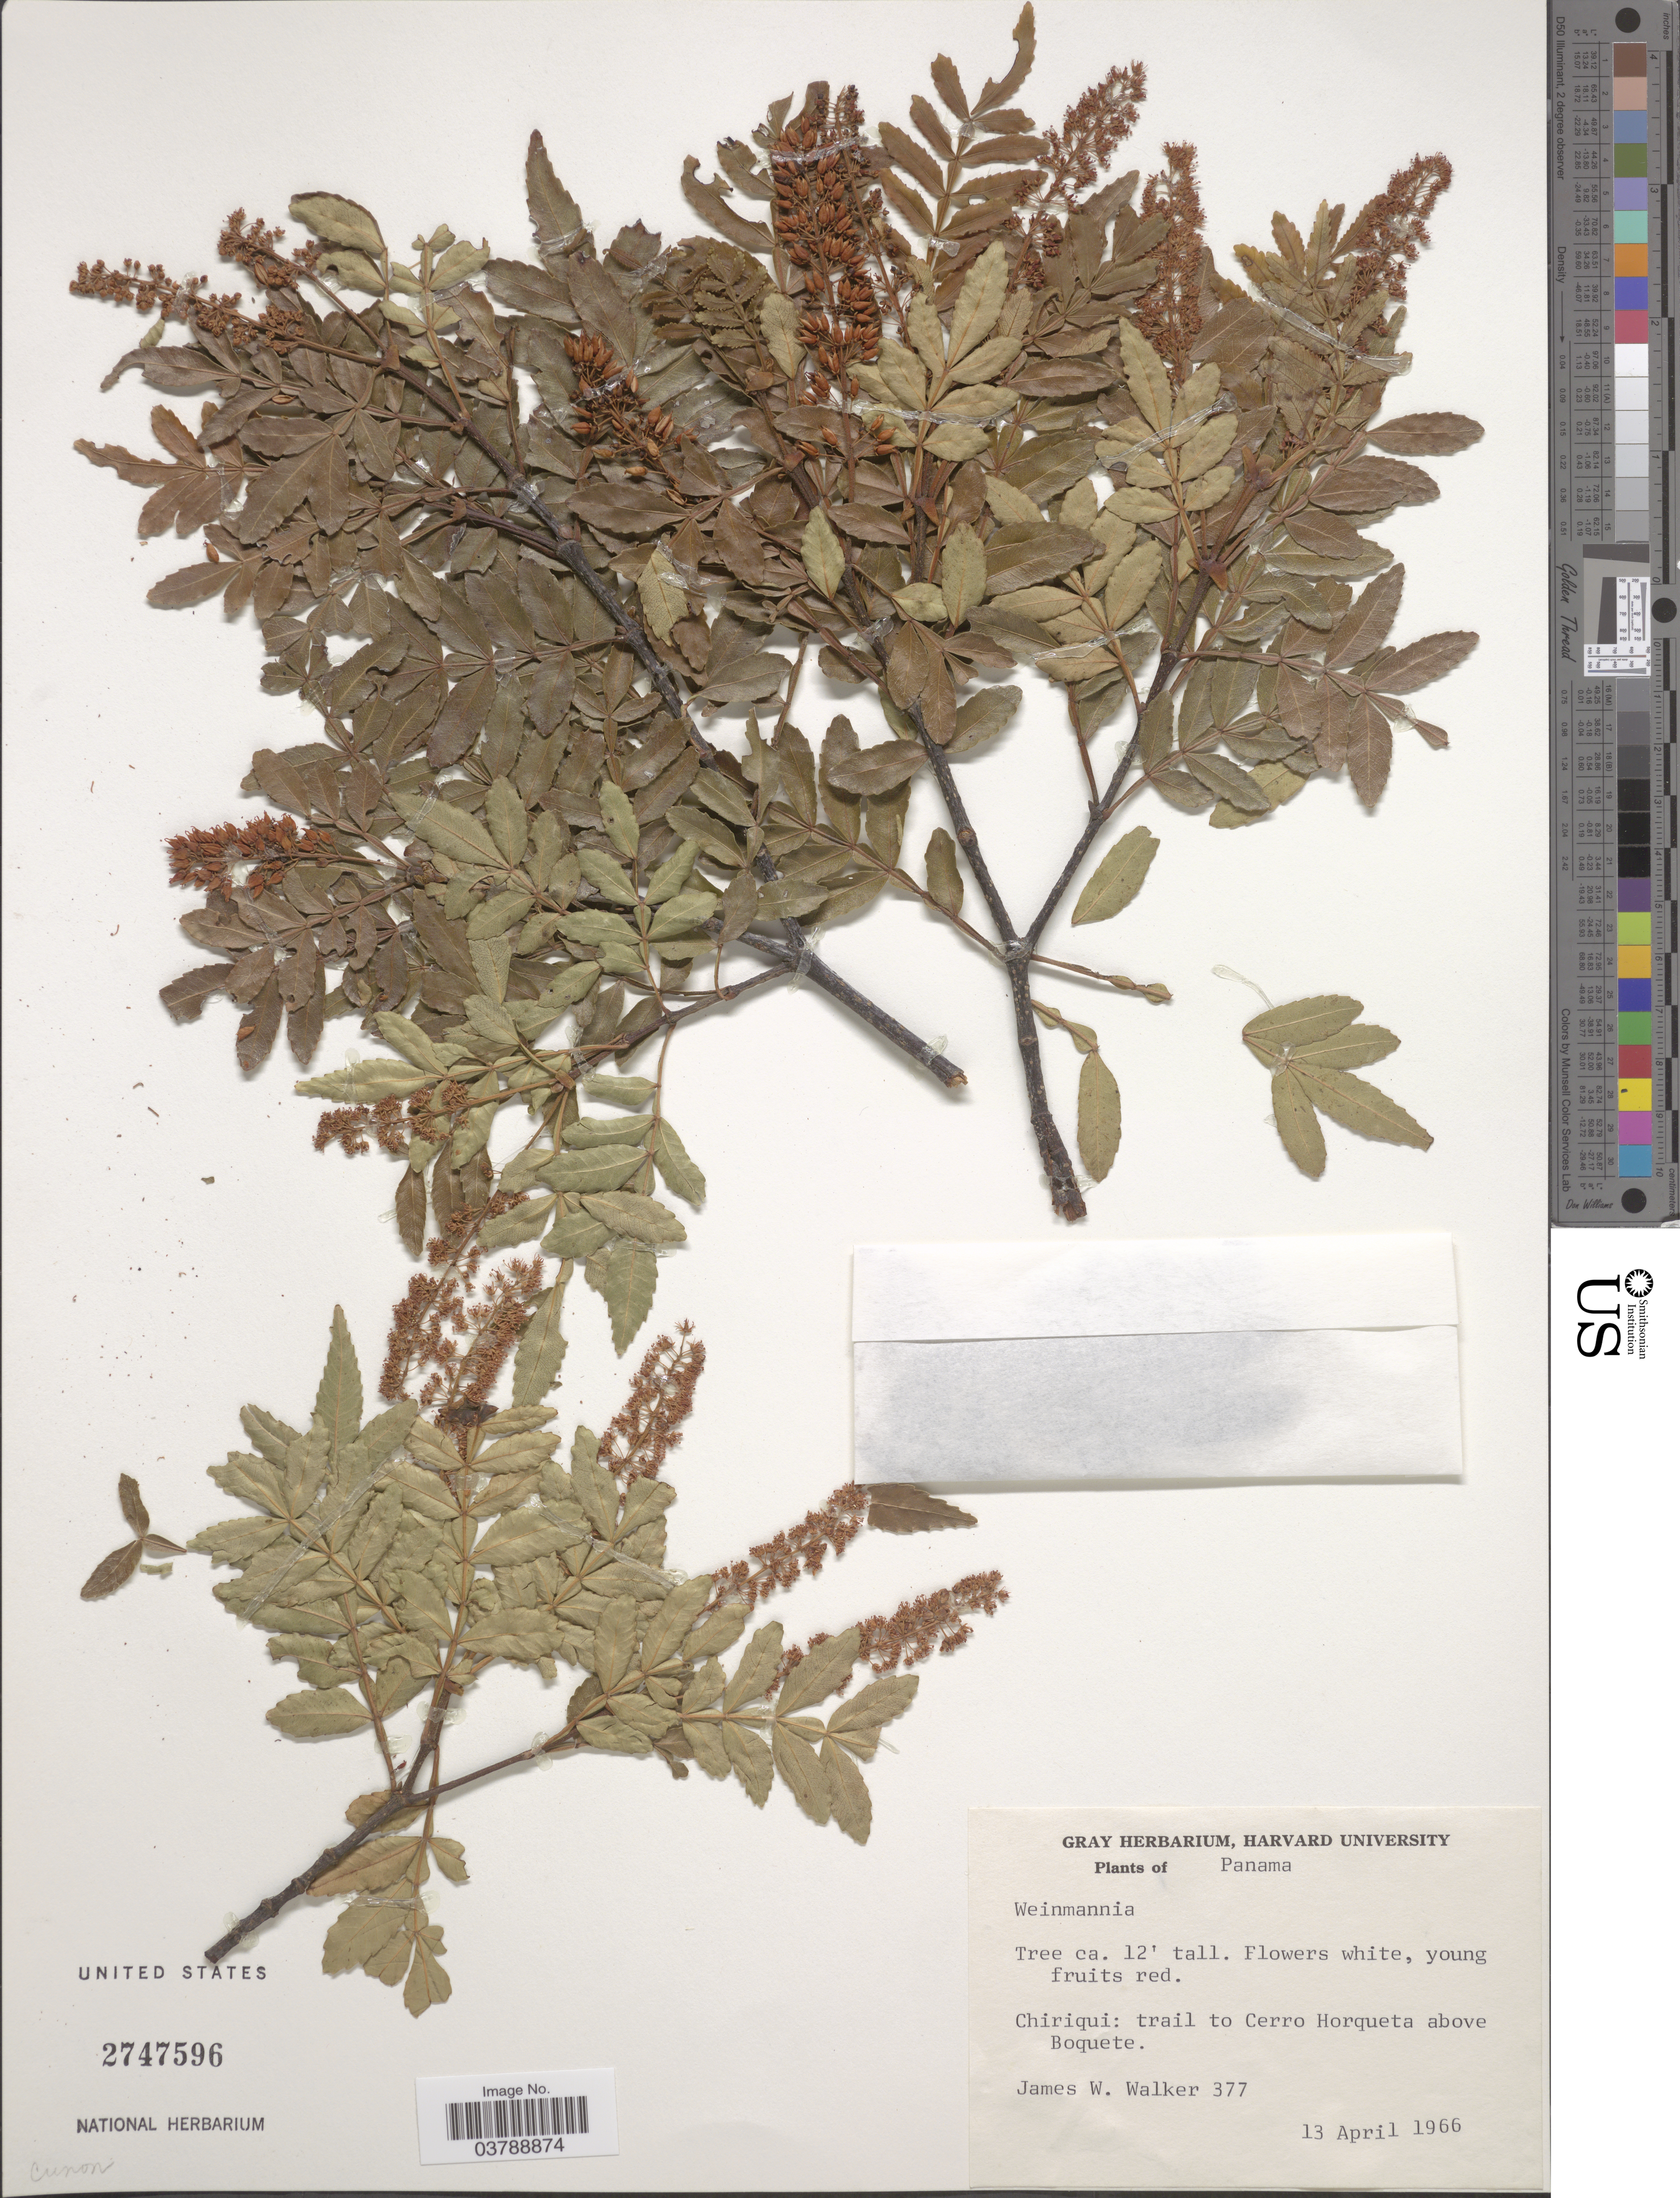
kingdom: Plantae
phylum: Tracheophyta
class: Magnoliopsida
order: Oxalidales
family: Cunoniaceae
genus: Weinmannia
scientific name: Weinmannia sp.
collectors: J. W. Walker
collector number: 377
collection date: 1966-04-13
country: Panama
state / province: Chiriqui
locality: Trail to Cerro Horqueta above Boquete.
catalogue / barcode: US 2747596